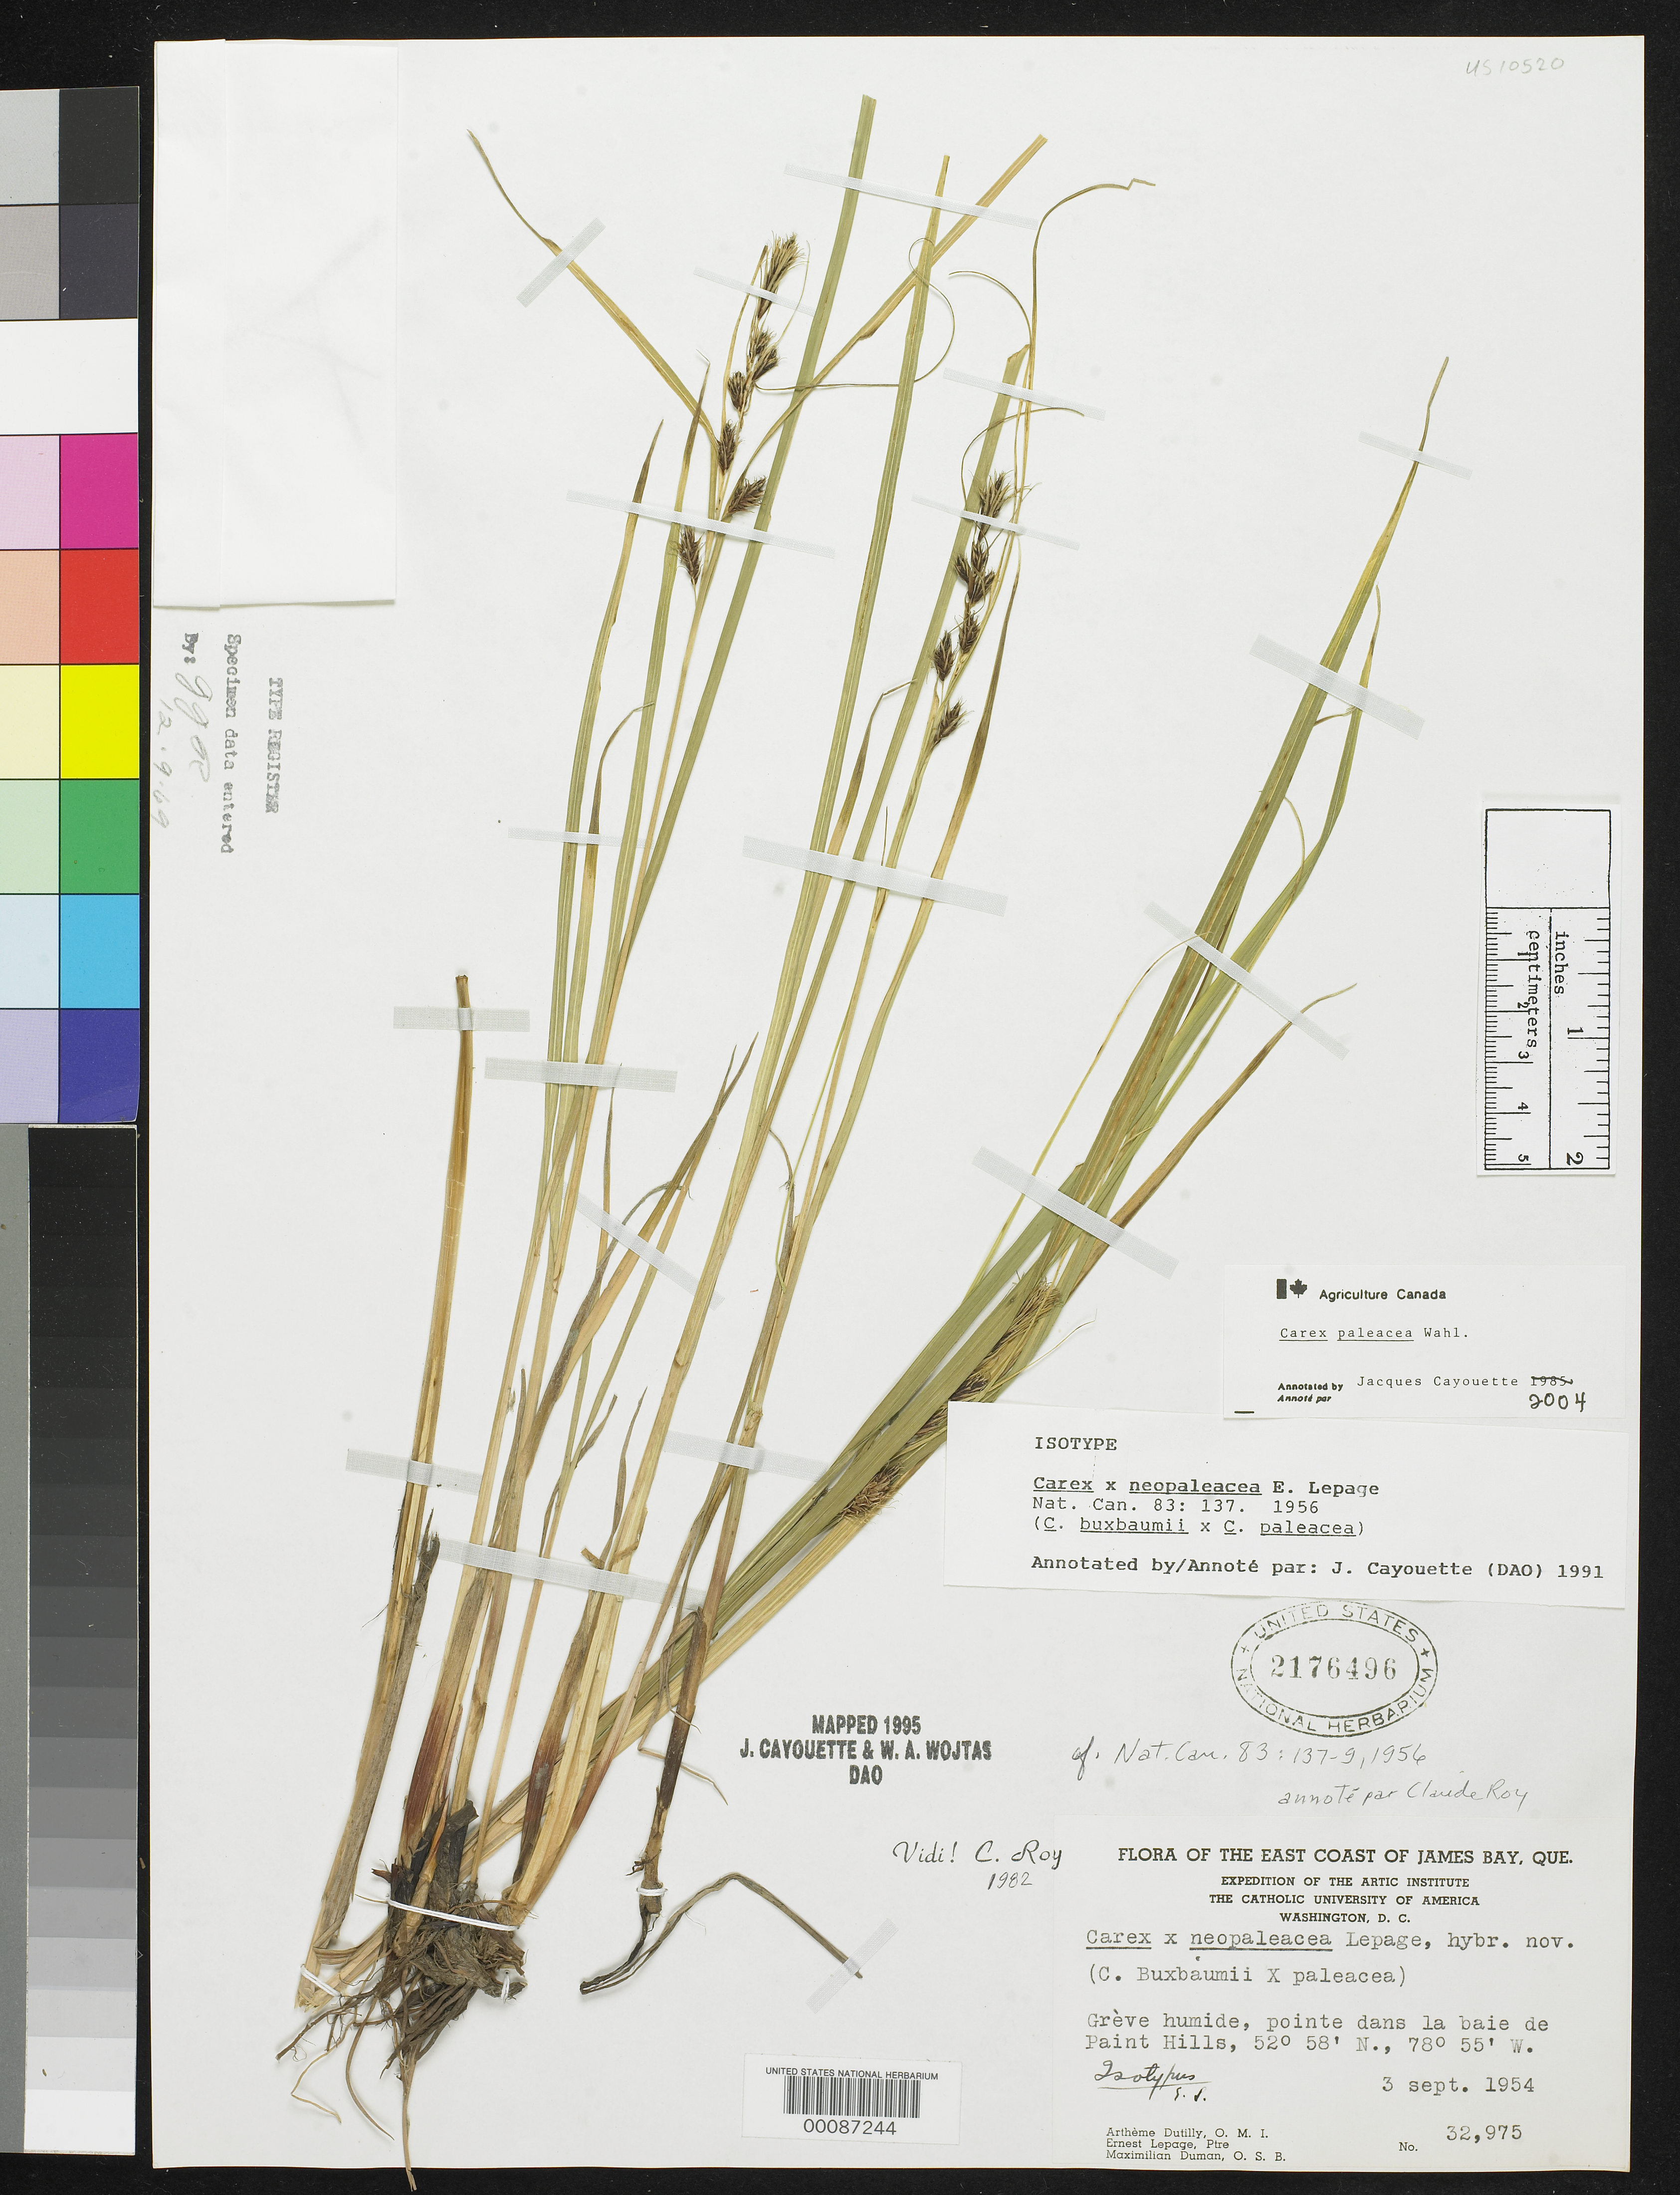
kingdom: Plantae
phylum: Tracheophyta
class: Liliopsida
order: Poales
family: Cyperaceae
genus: Carex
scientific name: Carex x neopaleacea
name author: Lepage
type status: Isotype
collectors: A. Dutilly, E. L. Lepage & M. Duman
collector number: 32975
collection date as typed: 03 Sep 1954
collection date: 1954-09-03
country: Canada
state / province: Quebec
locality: E coast of James Bay, Grevehumide, pointe dans L abaie de Paint Hills.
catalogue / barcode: US 2176496